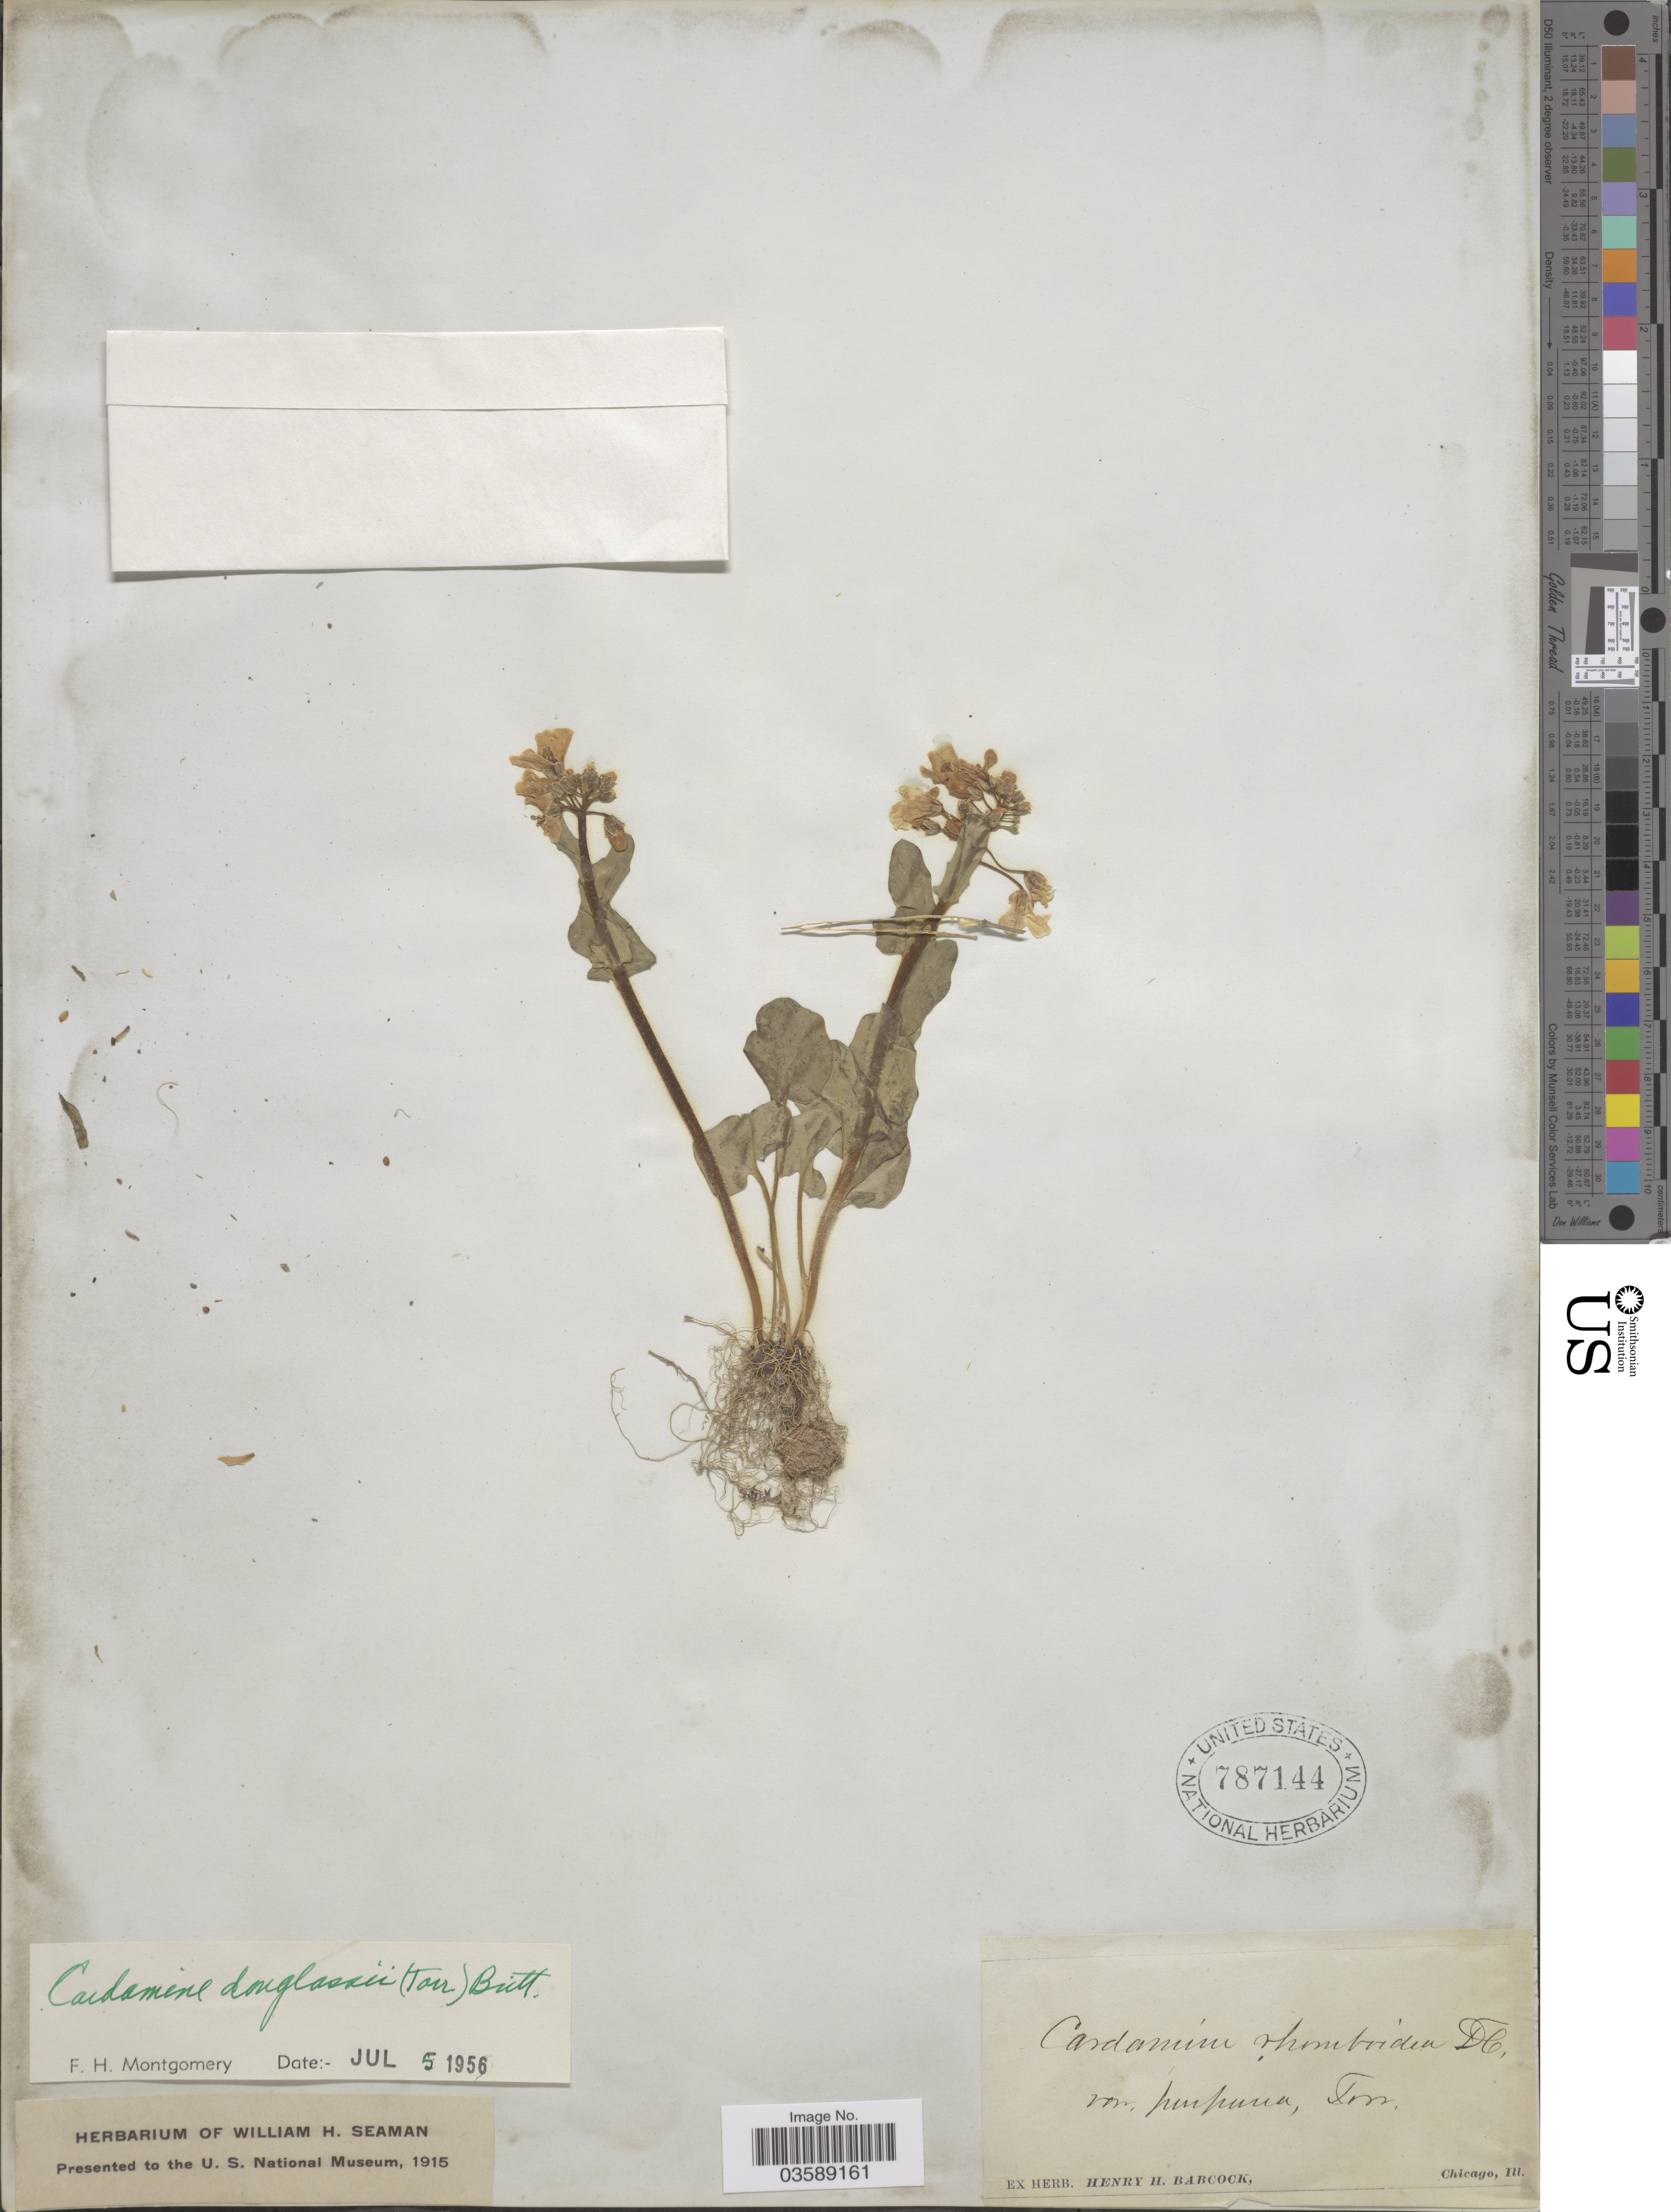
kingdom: Plantae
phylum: Tracheophyta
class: Magnoliopsida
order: Brassicales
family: Brassicaceae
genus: Cardamine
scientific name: Cardamine douglassii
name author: Britton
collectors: ex herb. Henry Homes Babcock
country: United States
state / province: Illinois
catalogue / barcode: US 787144